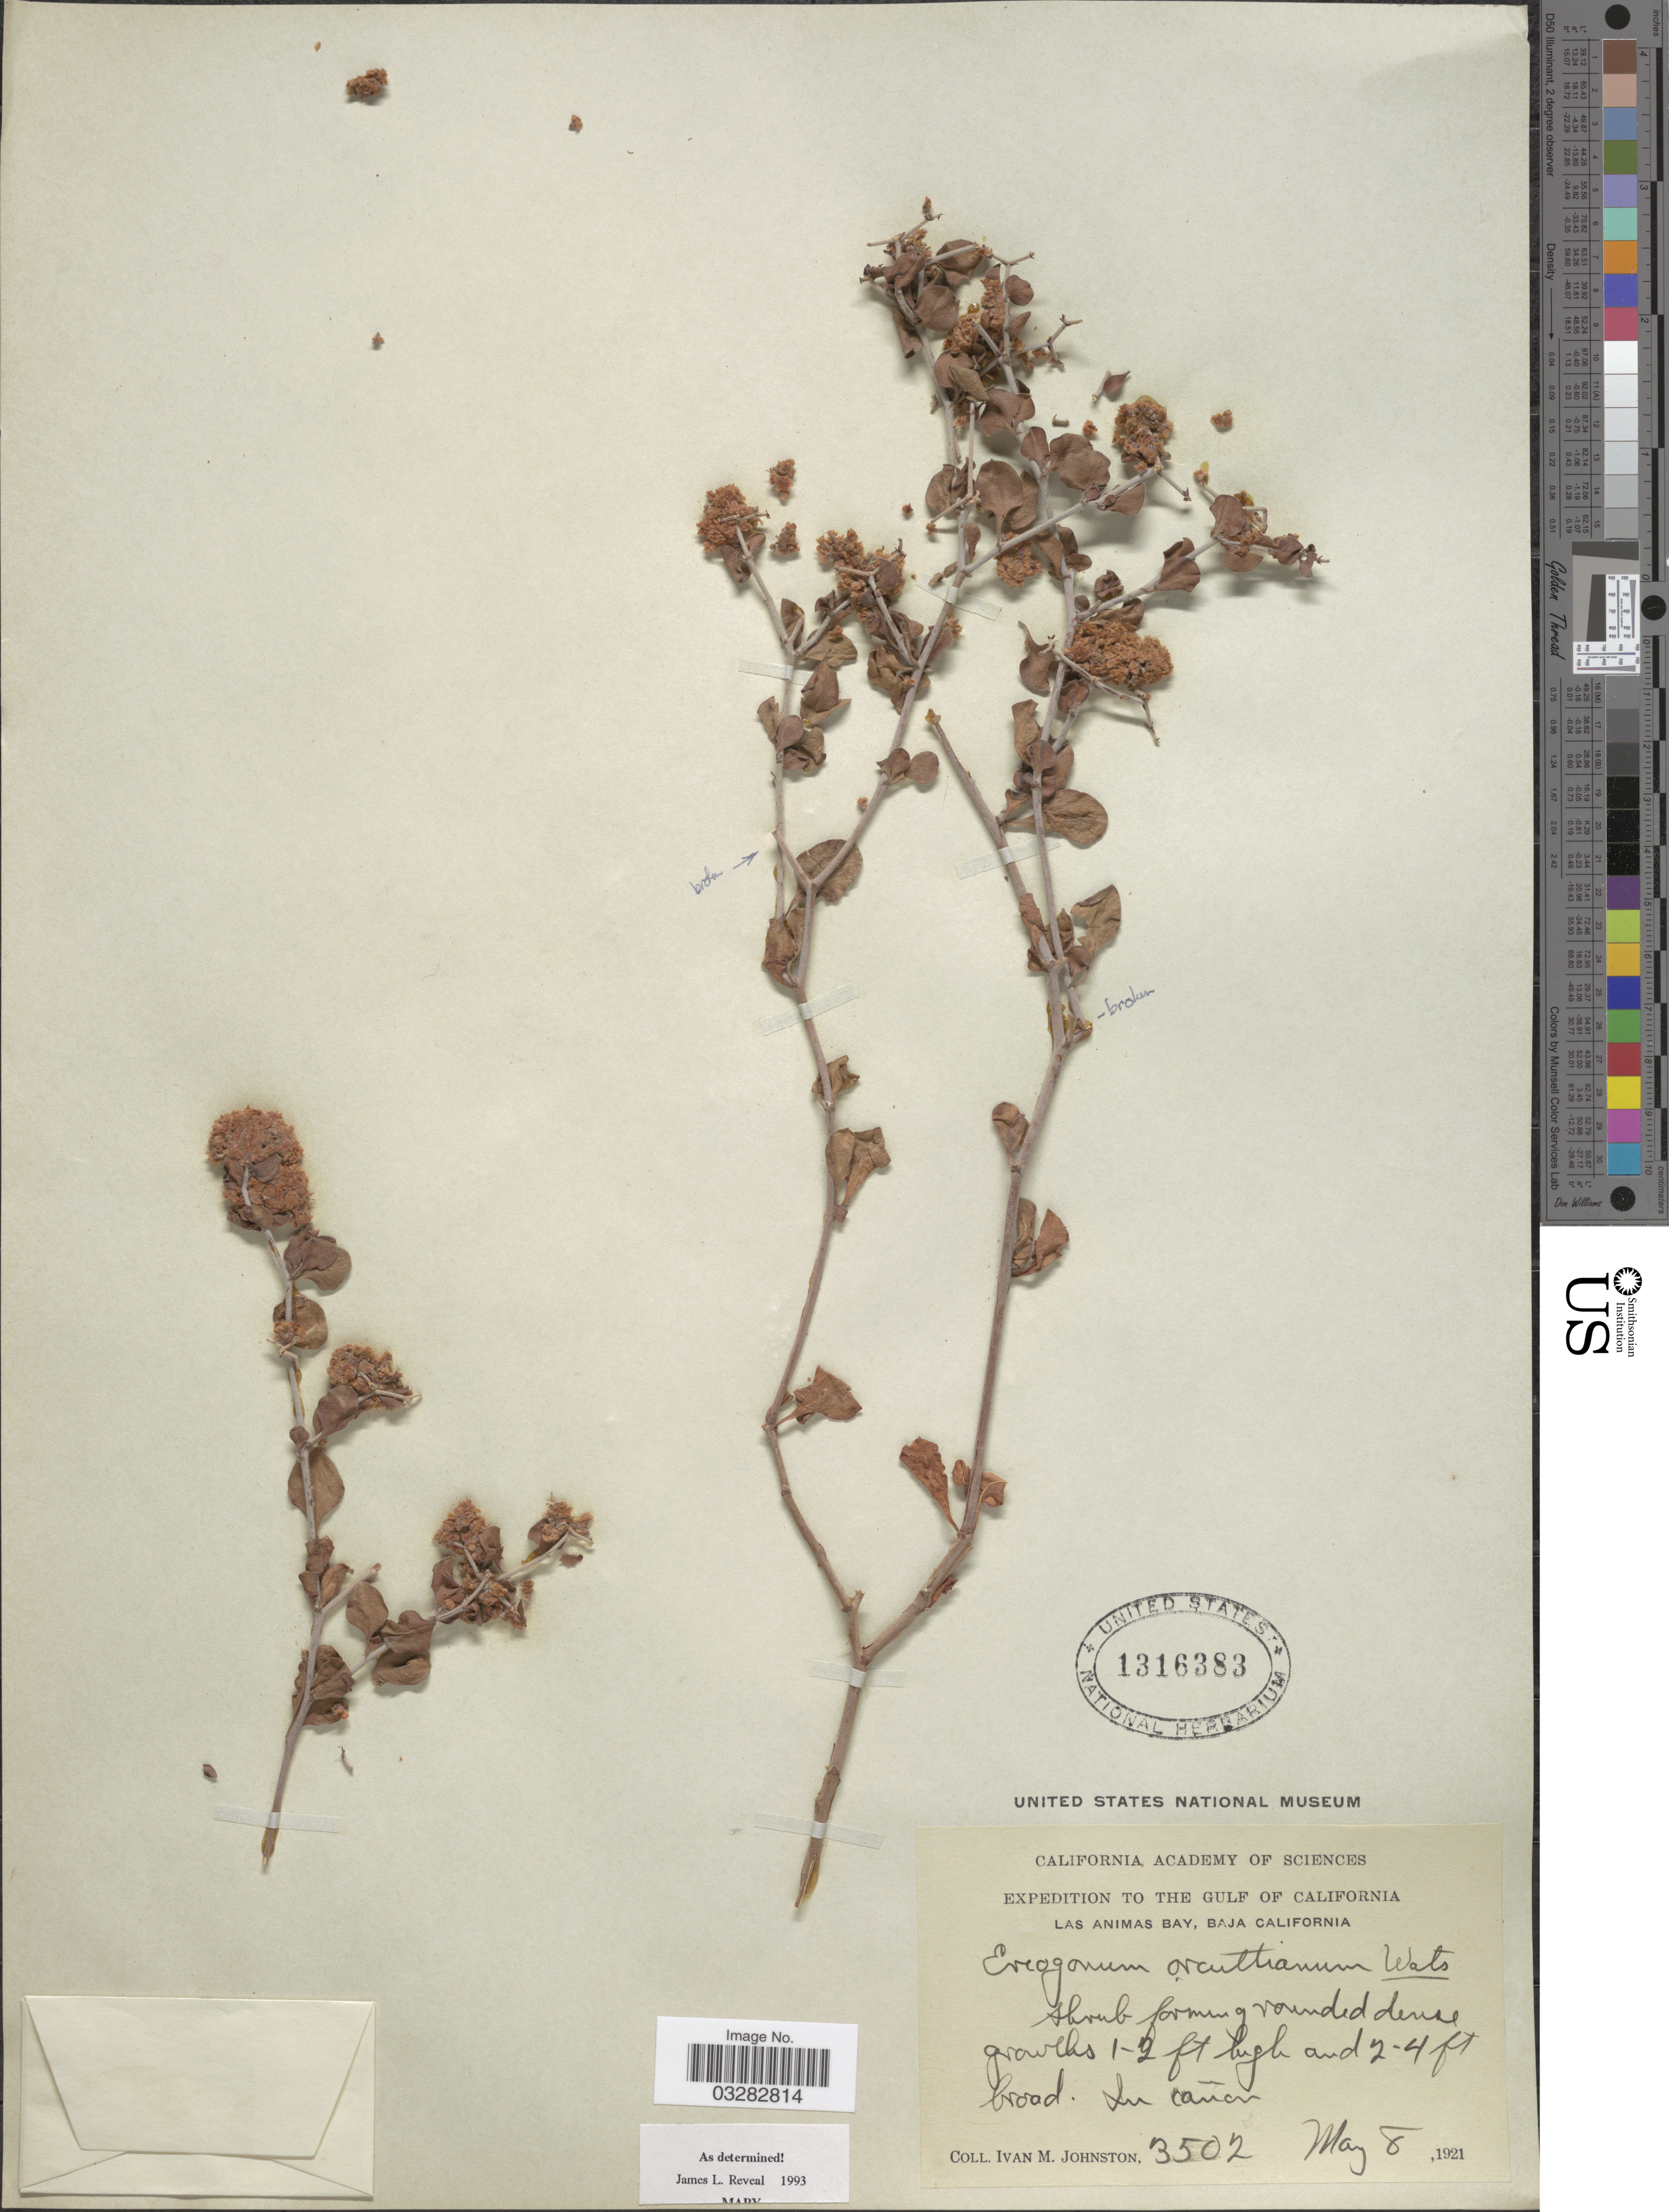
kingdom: Plantae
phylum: Tracheophyta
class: Magnoliopsida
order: Caryophyllales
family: Polygonaceae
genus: Eriogonum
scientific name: Eriogonum orcuttianum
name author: S. Watson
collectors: I.M. Johnston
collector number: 3502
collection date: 1921-05-08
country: Mexico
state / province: Baja California Norte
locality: Gulf of California. Las Animas. In cañon.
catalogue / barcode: US 1316383